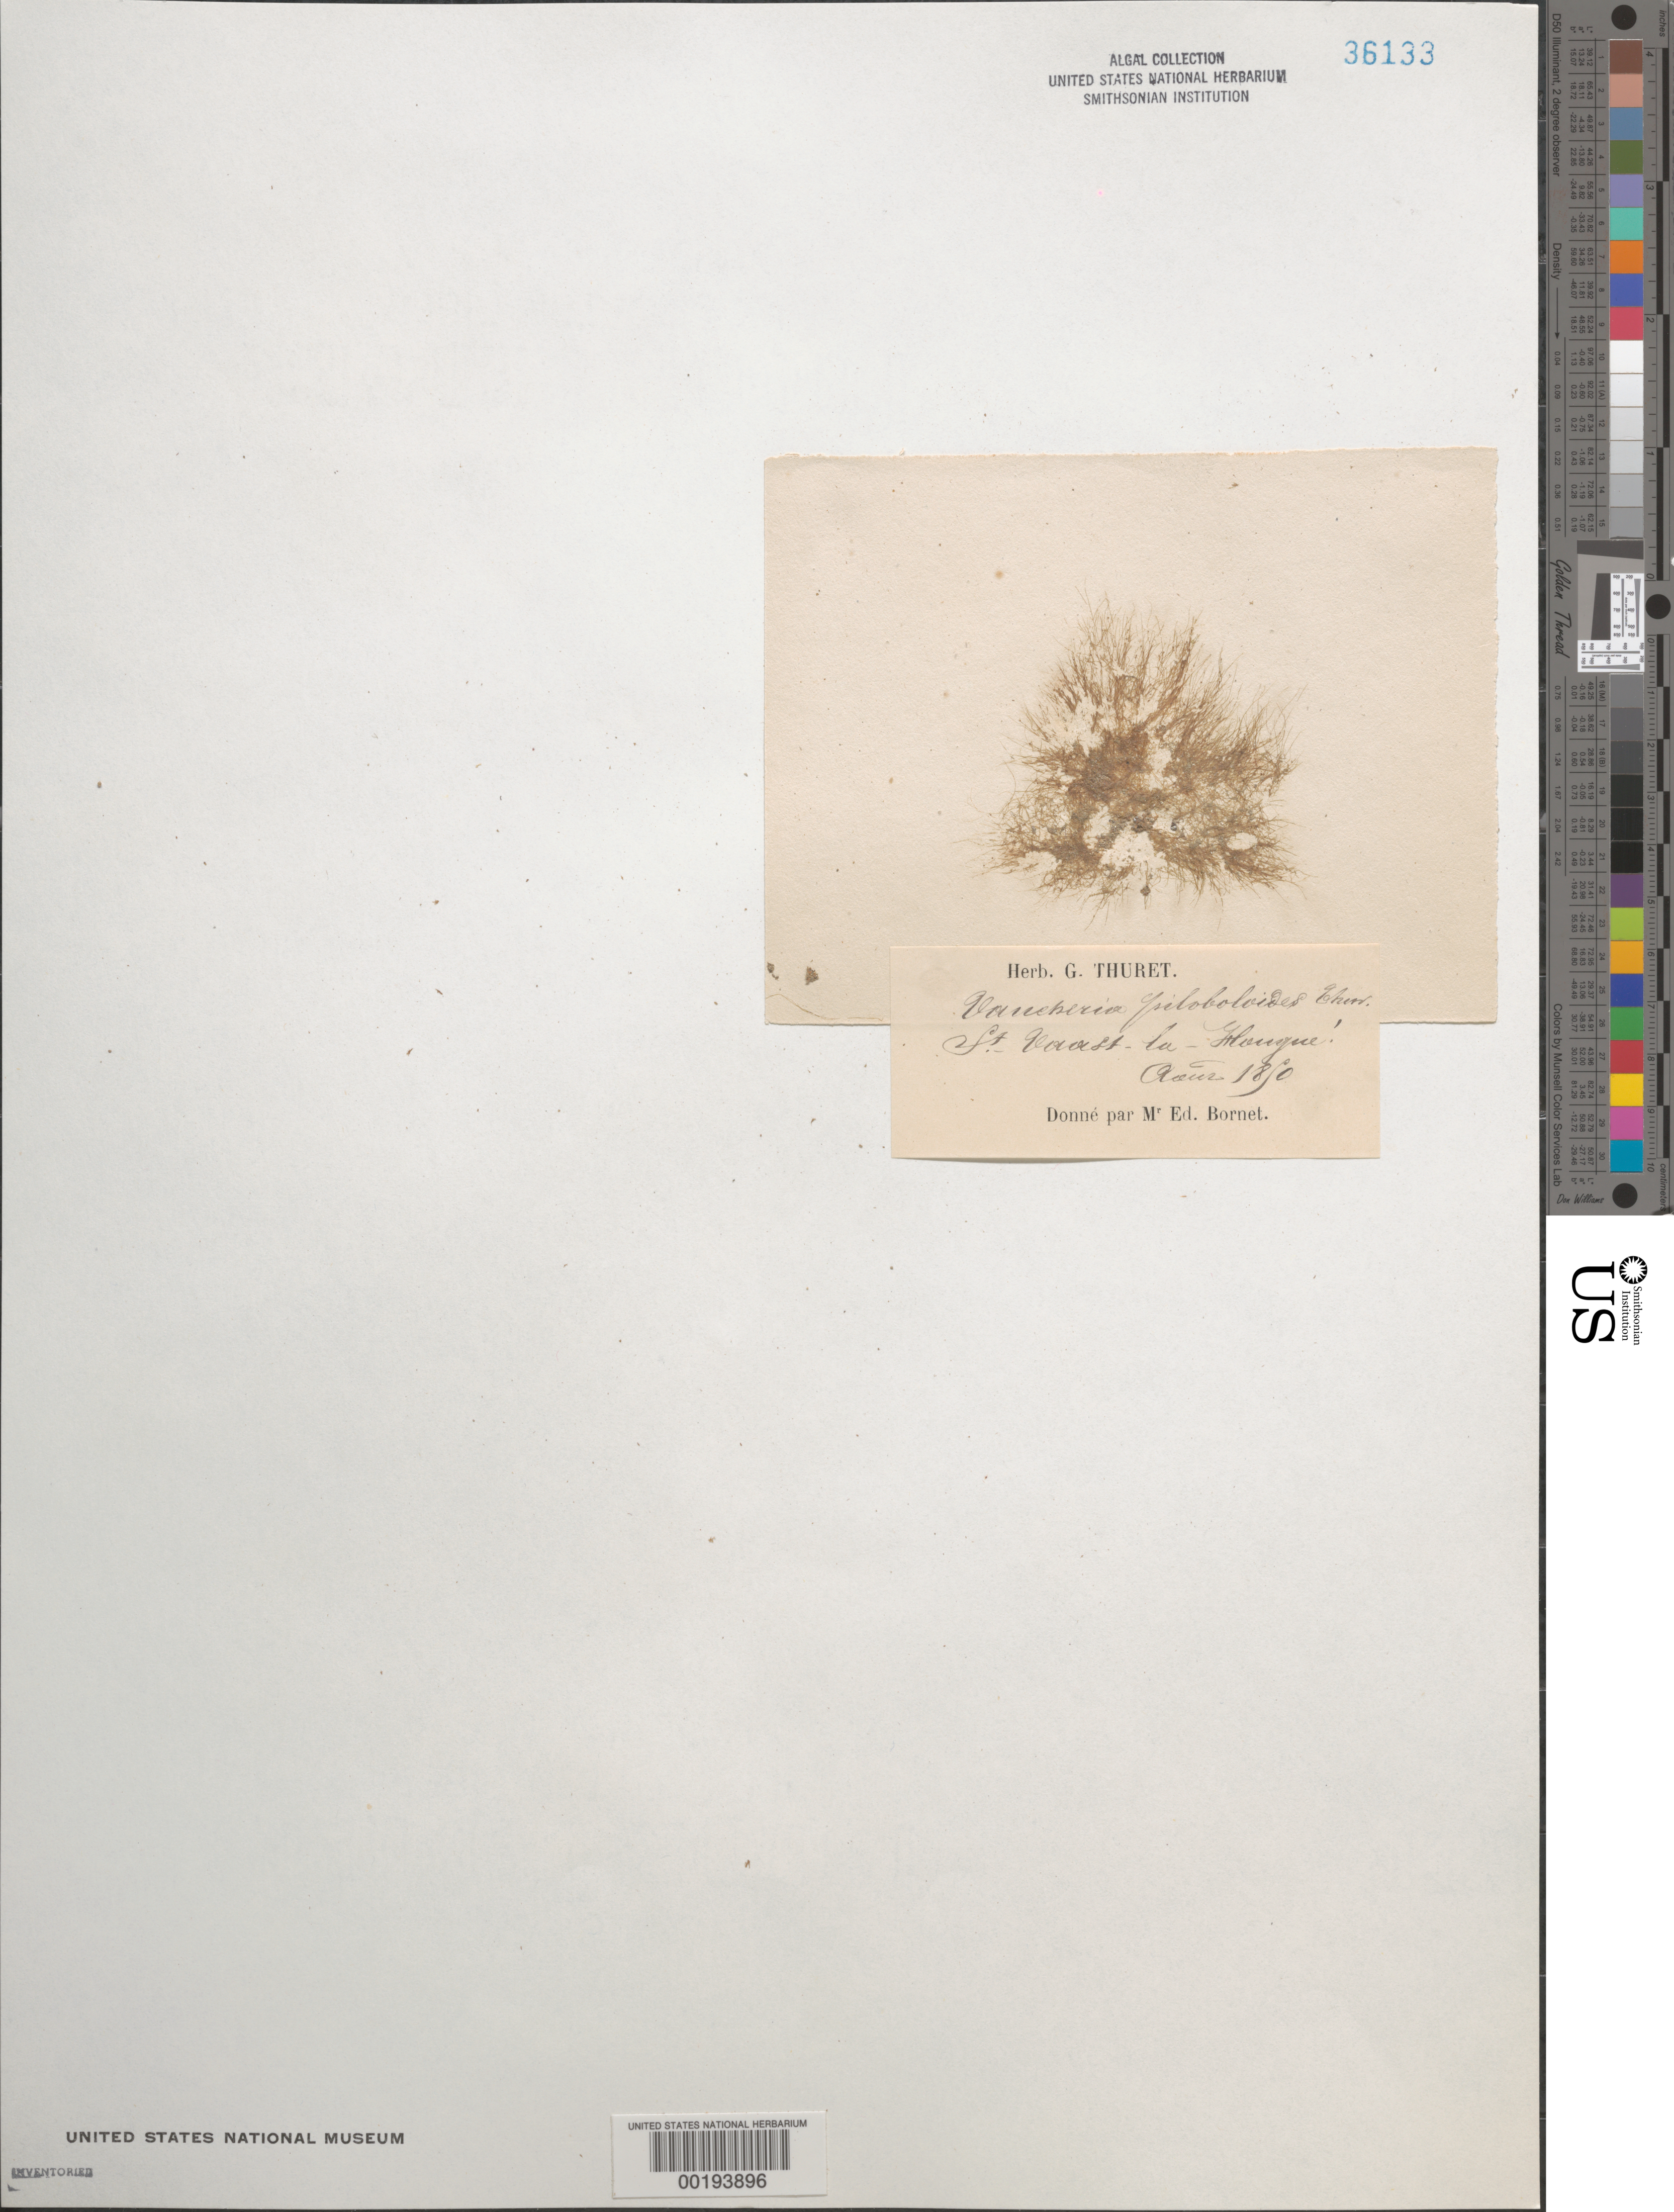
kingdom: Chromista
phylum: Ochrophyta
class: Xanthophyceae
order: Vaucheriales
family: Vaucheriaceae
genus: Vaucheria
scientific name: Vaucheria piloboloides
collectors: Thuret, G. (herbarium)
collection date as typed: Aug 1850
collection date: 1850-08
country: France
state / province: Normandie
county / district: Manche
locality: St. vaast-la-hougue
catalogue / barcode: US 36133